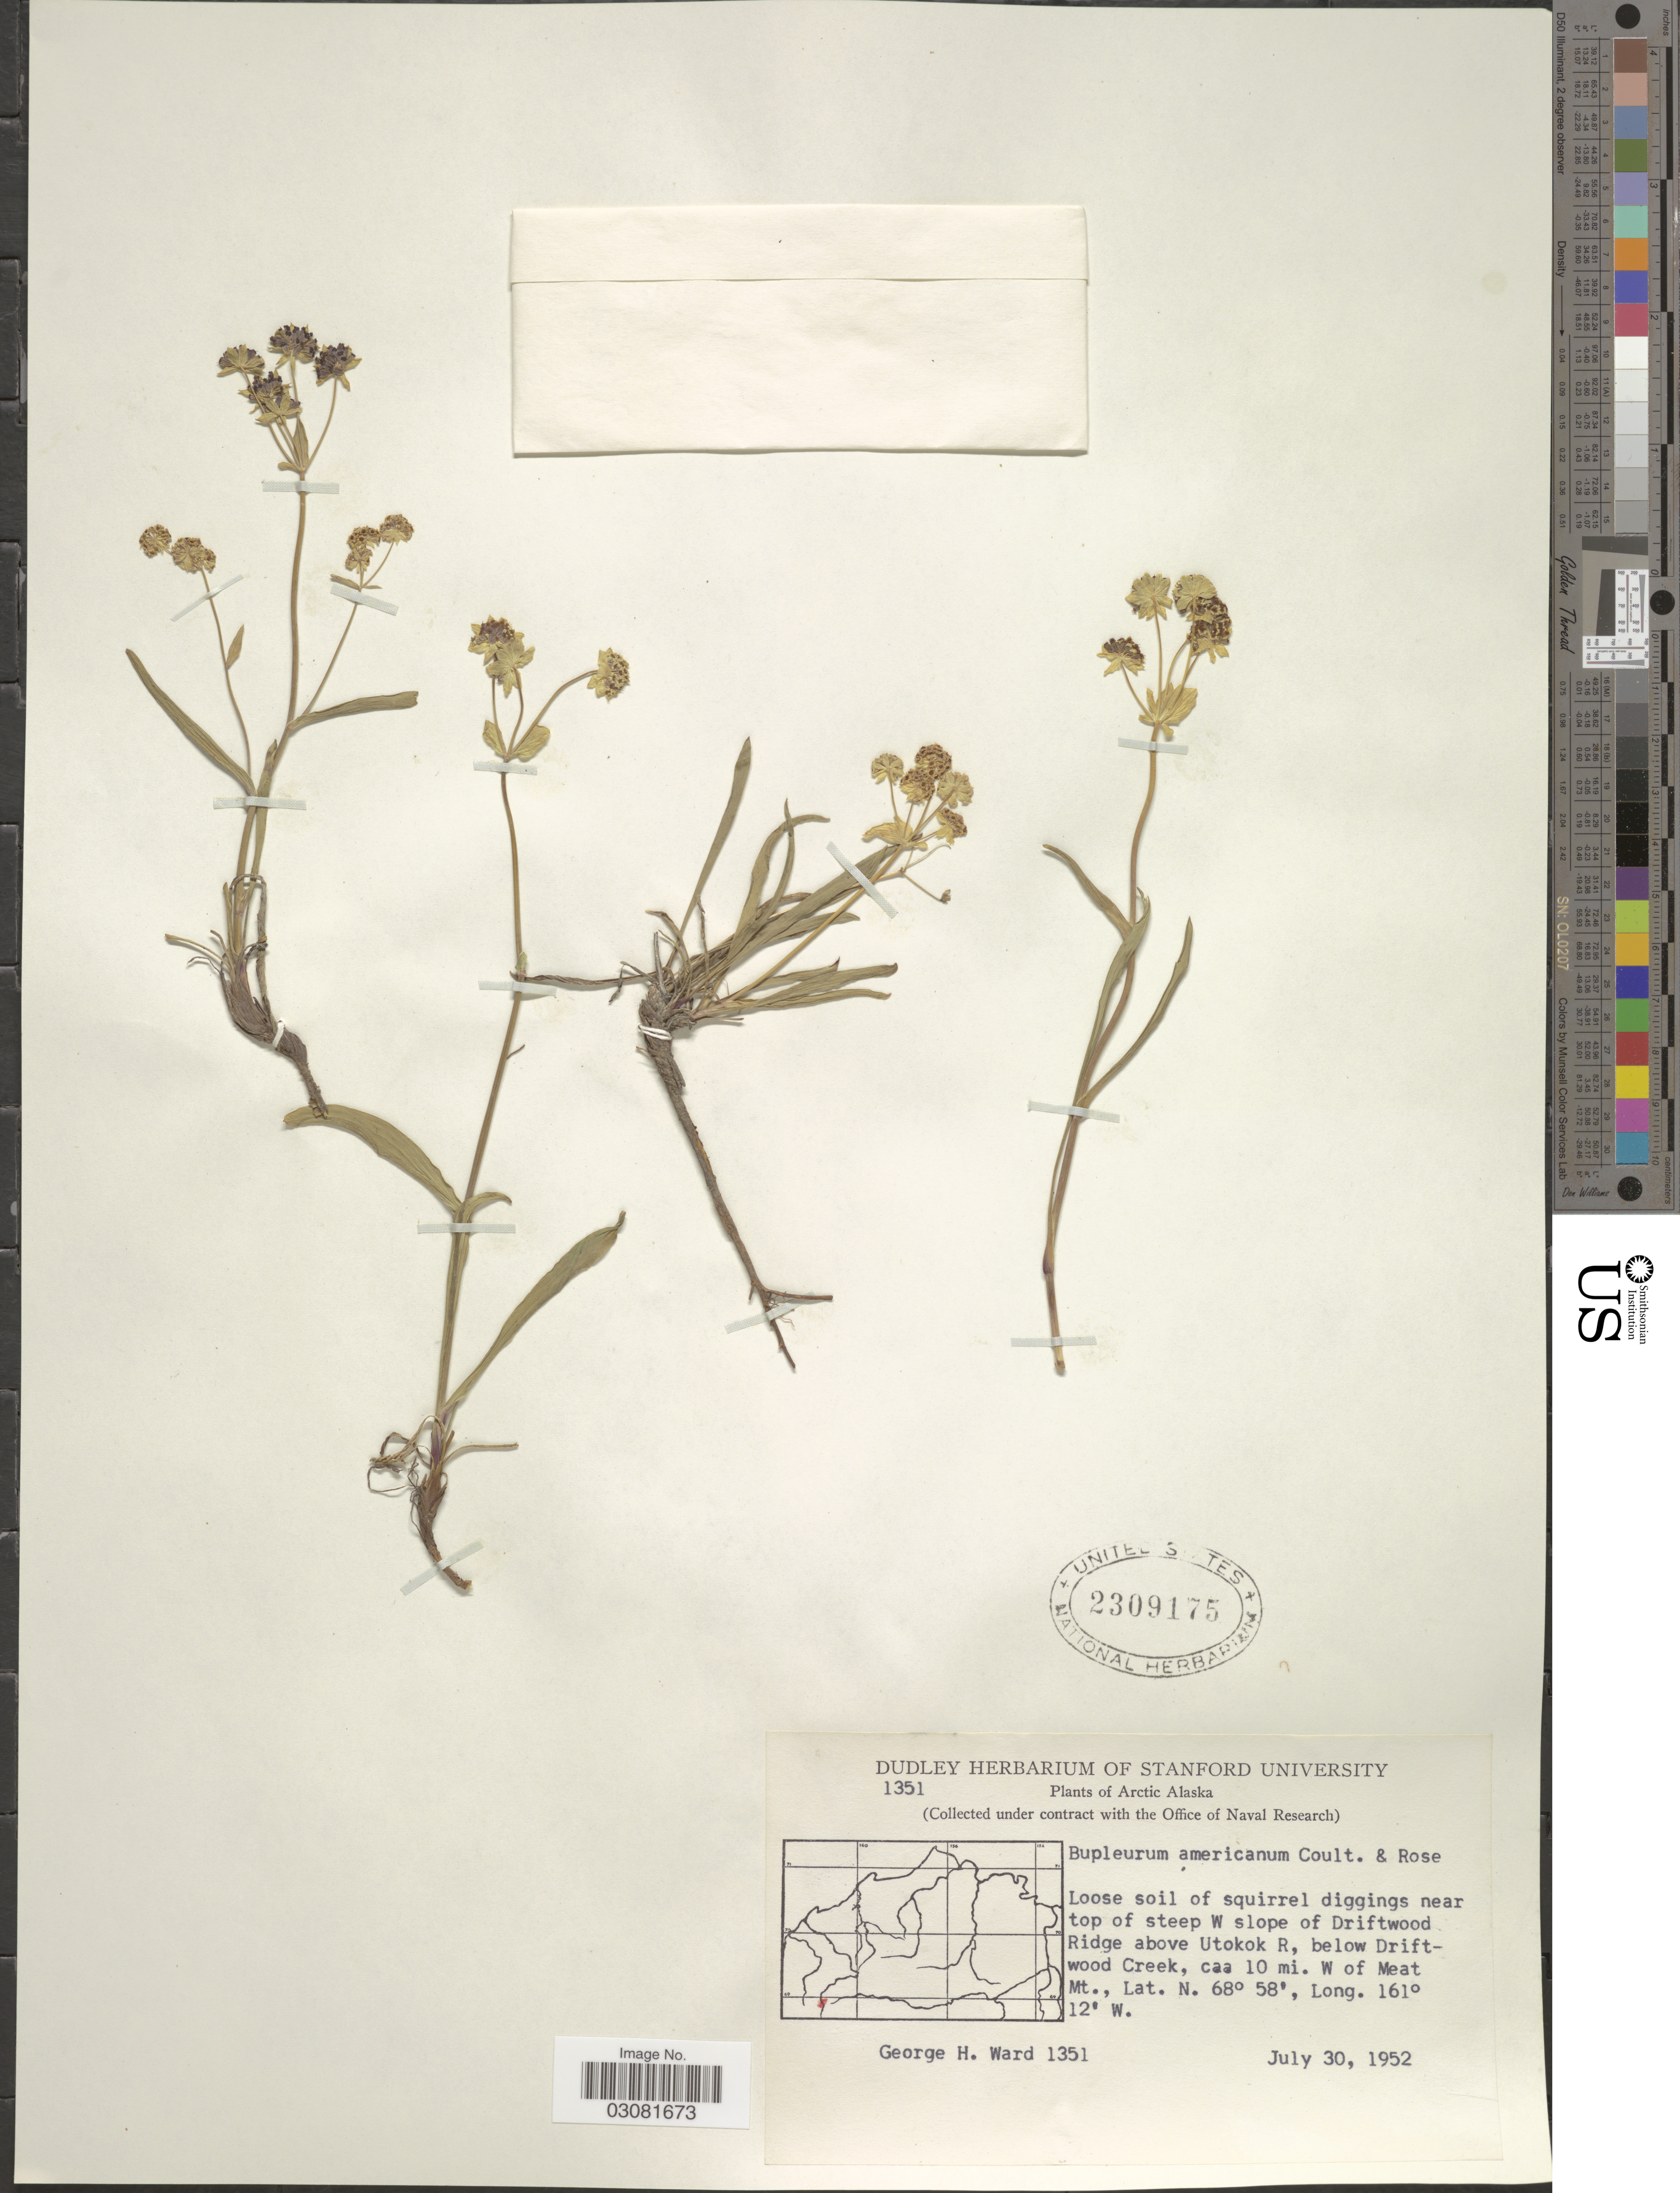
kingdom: Plantae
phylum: Tracheophyta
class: Magnoliopsida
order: Apiales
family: Apiaceae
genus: Bupleurum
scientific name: Bupleurum americanum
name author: J.M. Coult. & Rose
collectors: G. H. Ward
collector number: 1351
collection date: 1952-07-30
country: United States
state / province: Alaska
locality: Arctic Alaska, Loose soil of squirrel diggings near top of steep W slope of Driftwood Ridge above Utokok R, below Driftwood Creek, caa 10 mi. W of Meat Mt.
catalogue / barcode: US 2309175